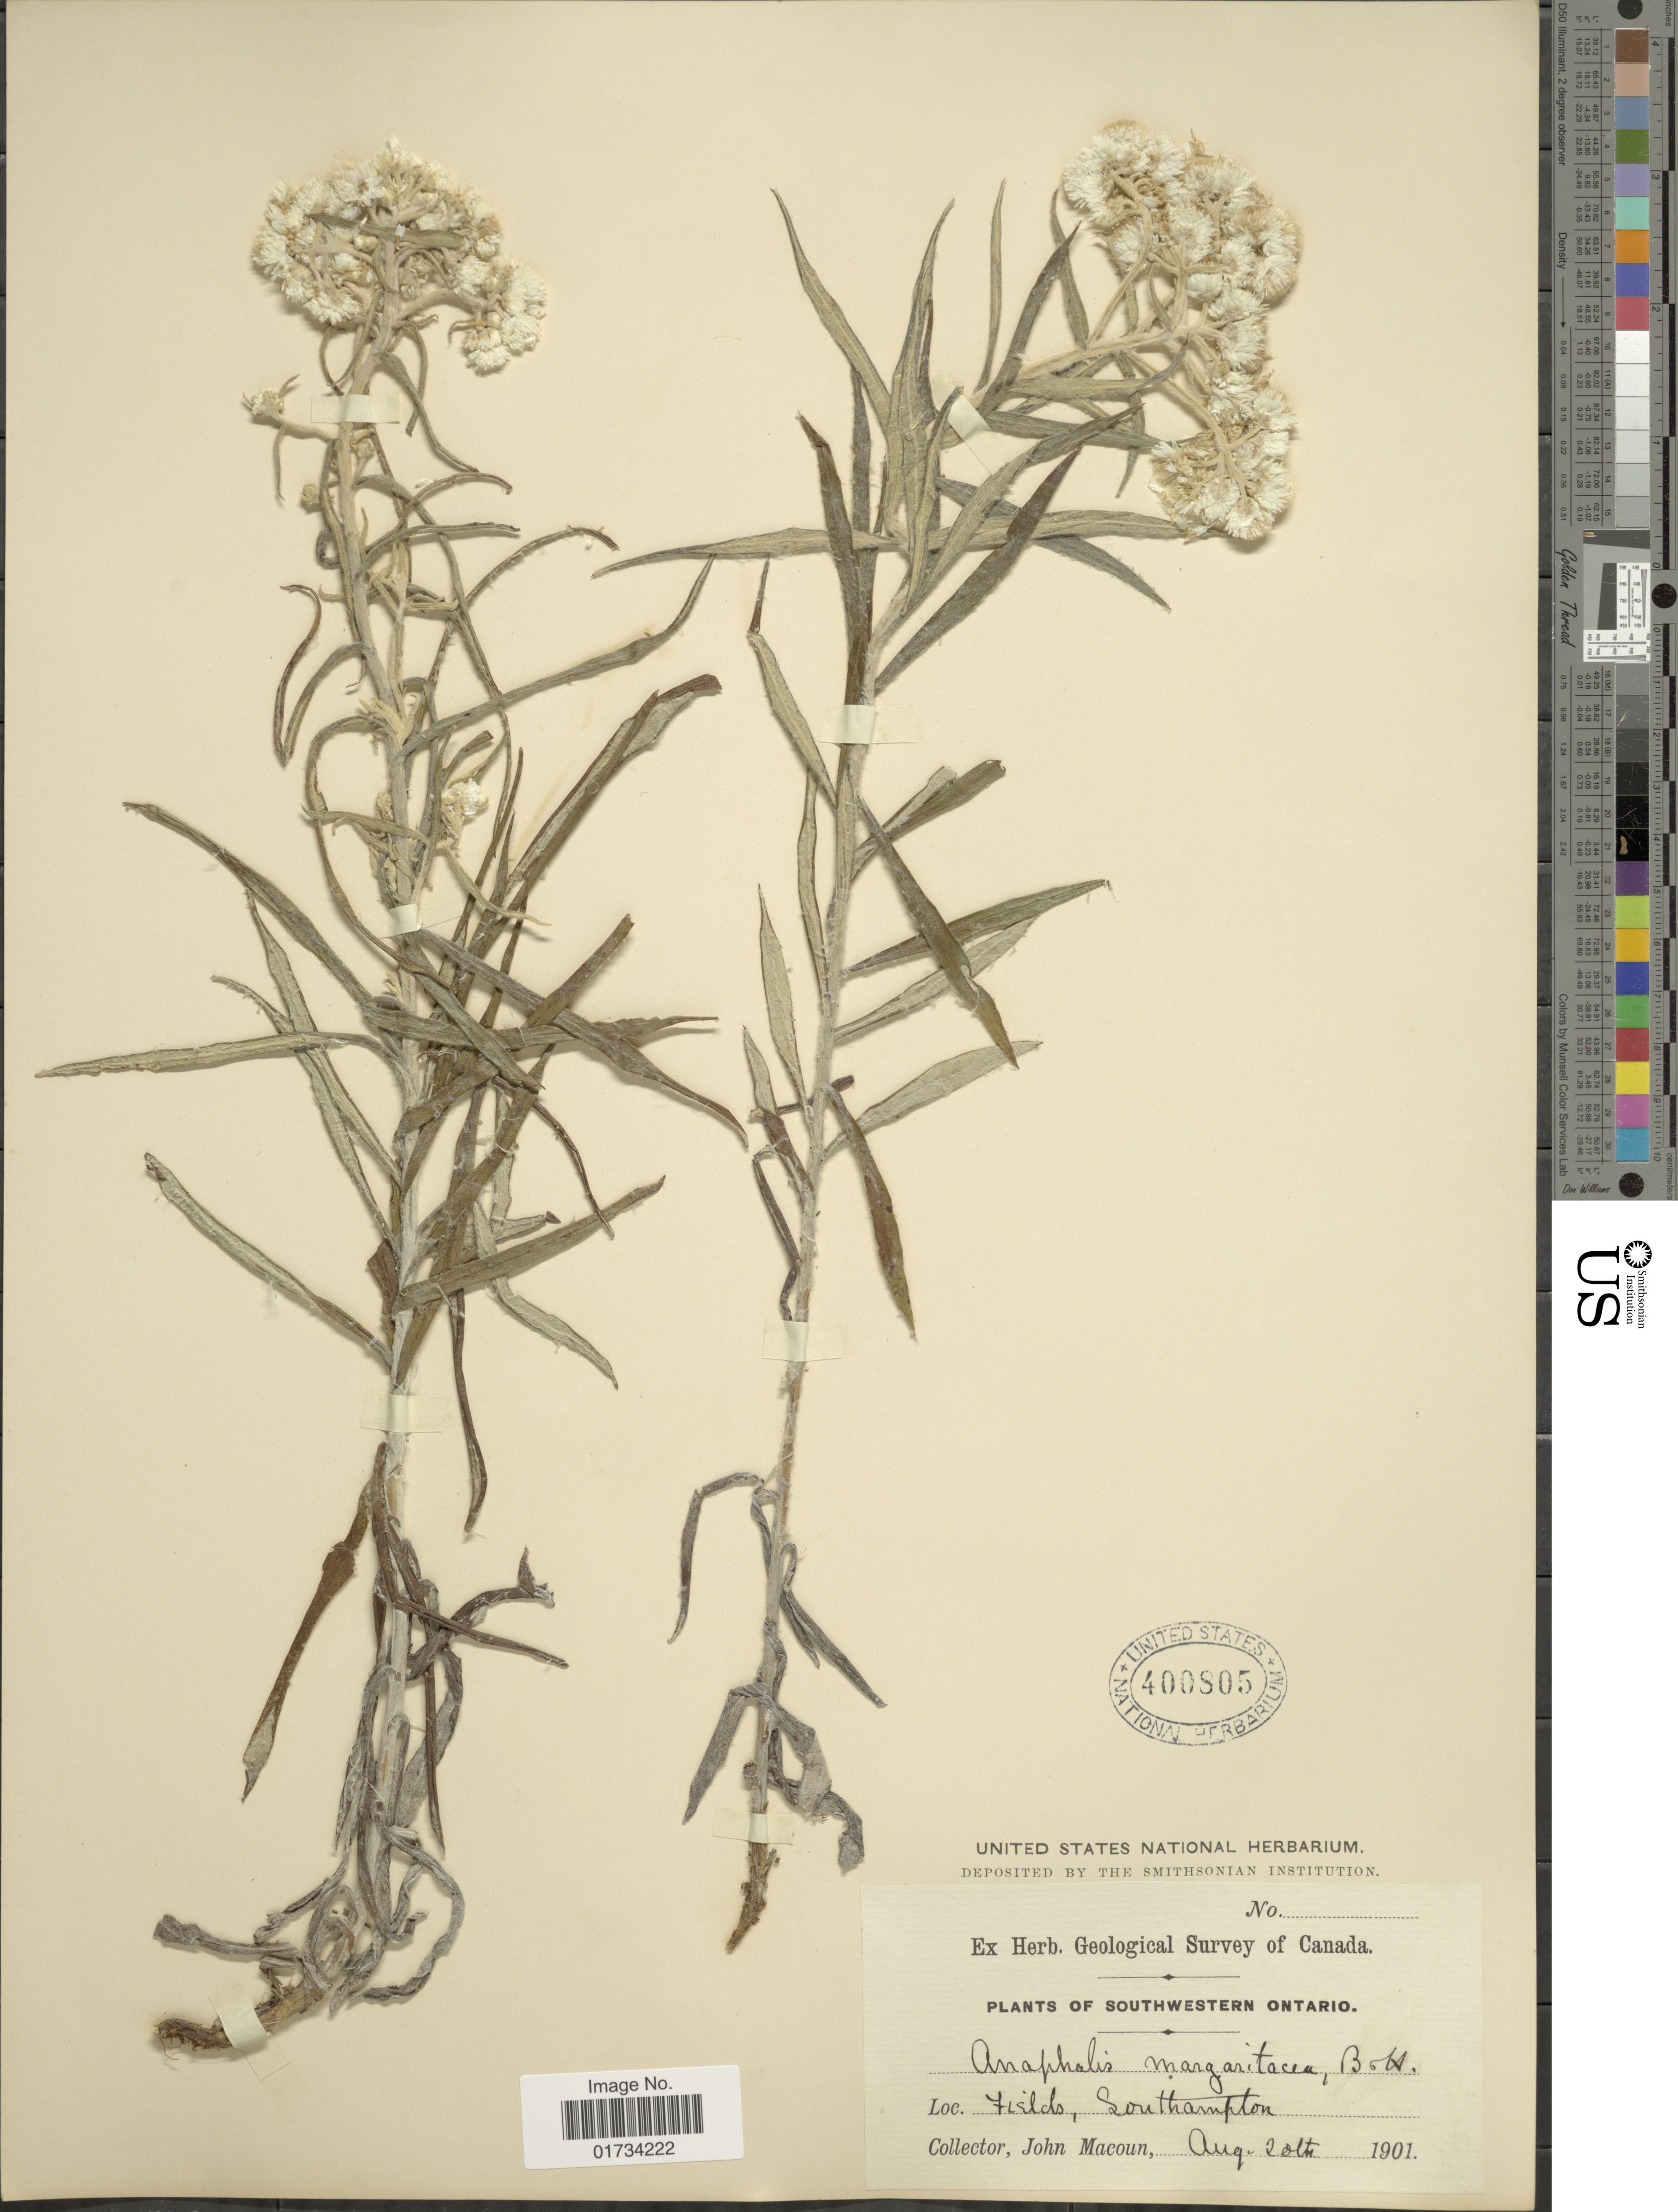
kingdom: Plantae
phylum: Tracheophyta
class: Magnoliopsida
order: Asterales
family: Asteraceae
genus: Anaphalis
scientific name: Anaphalis margaritacea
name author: (L.) Benth. & Hook. f.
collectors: J. Macoun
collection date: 1901-08-20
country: Canada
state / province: Ontario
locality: Southwestern Ontario, Fields, Southampton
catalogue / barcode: US 400805